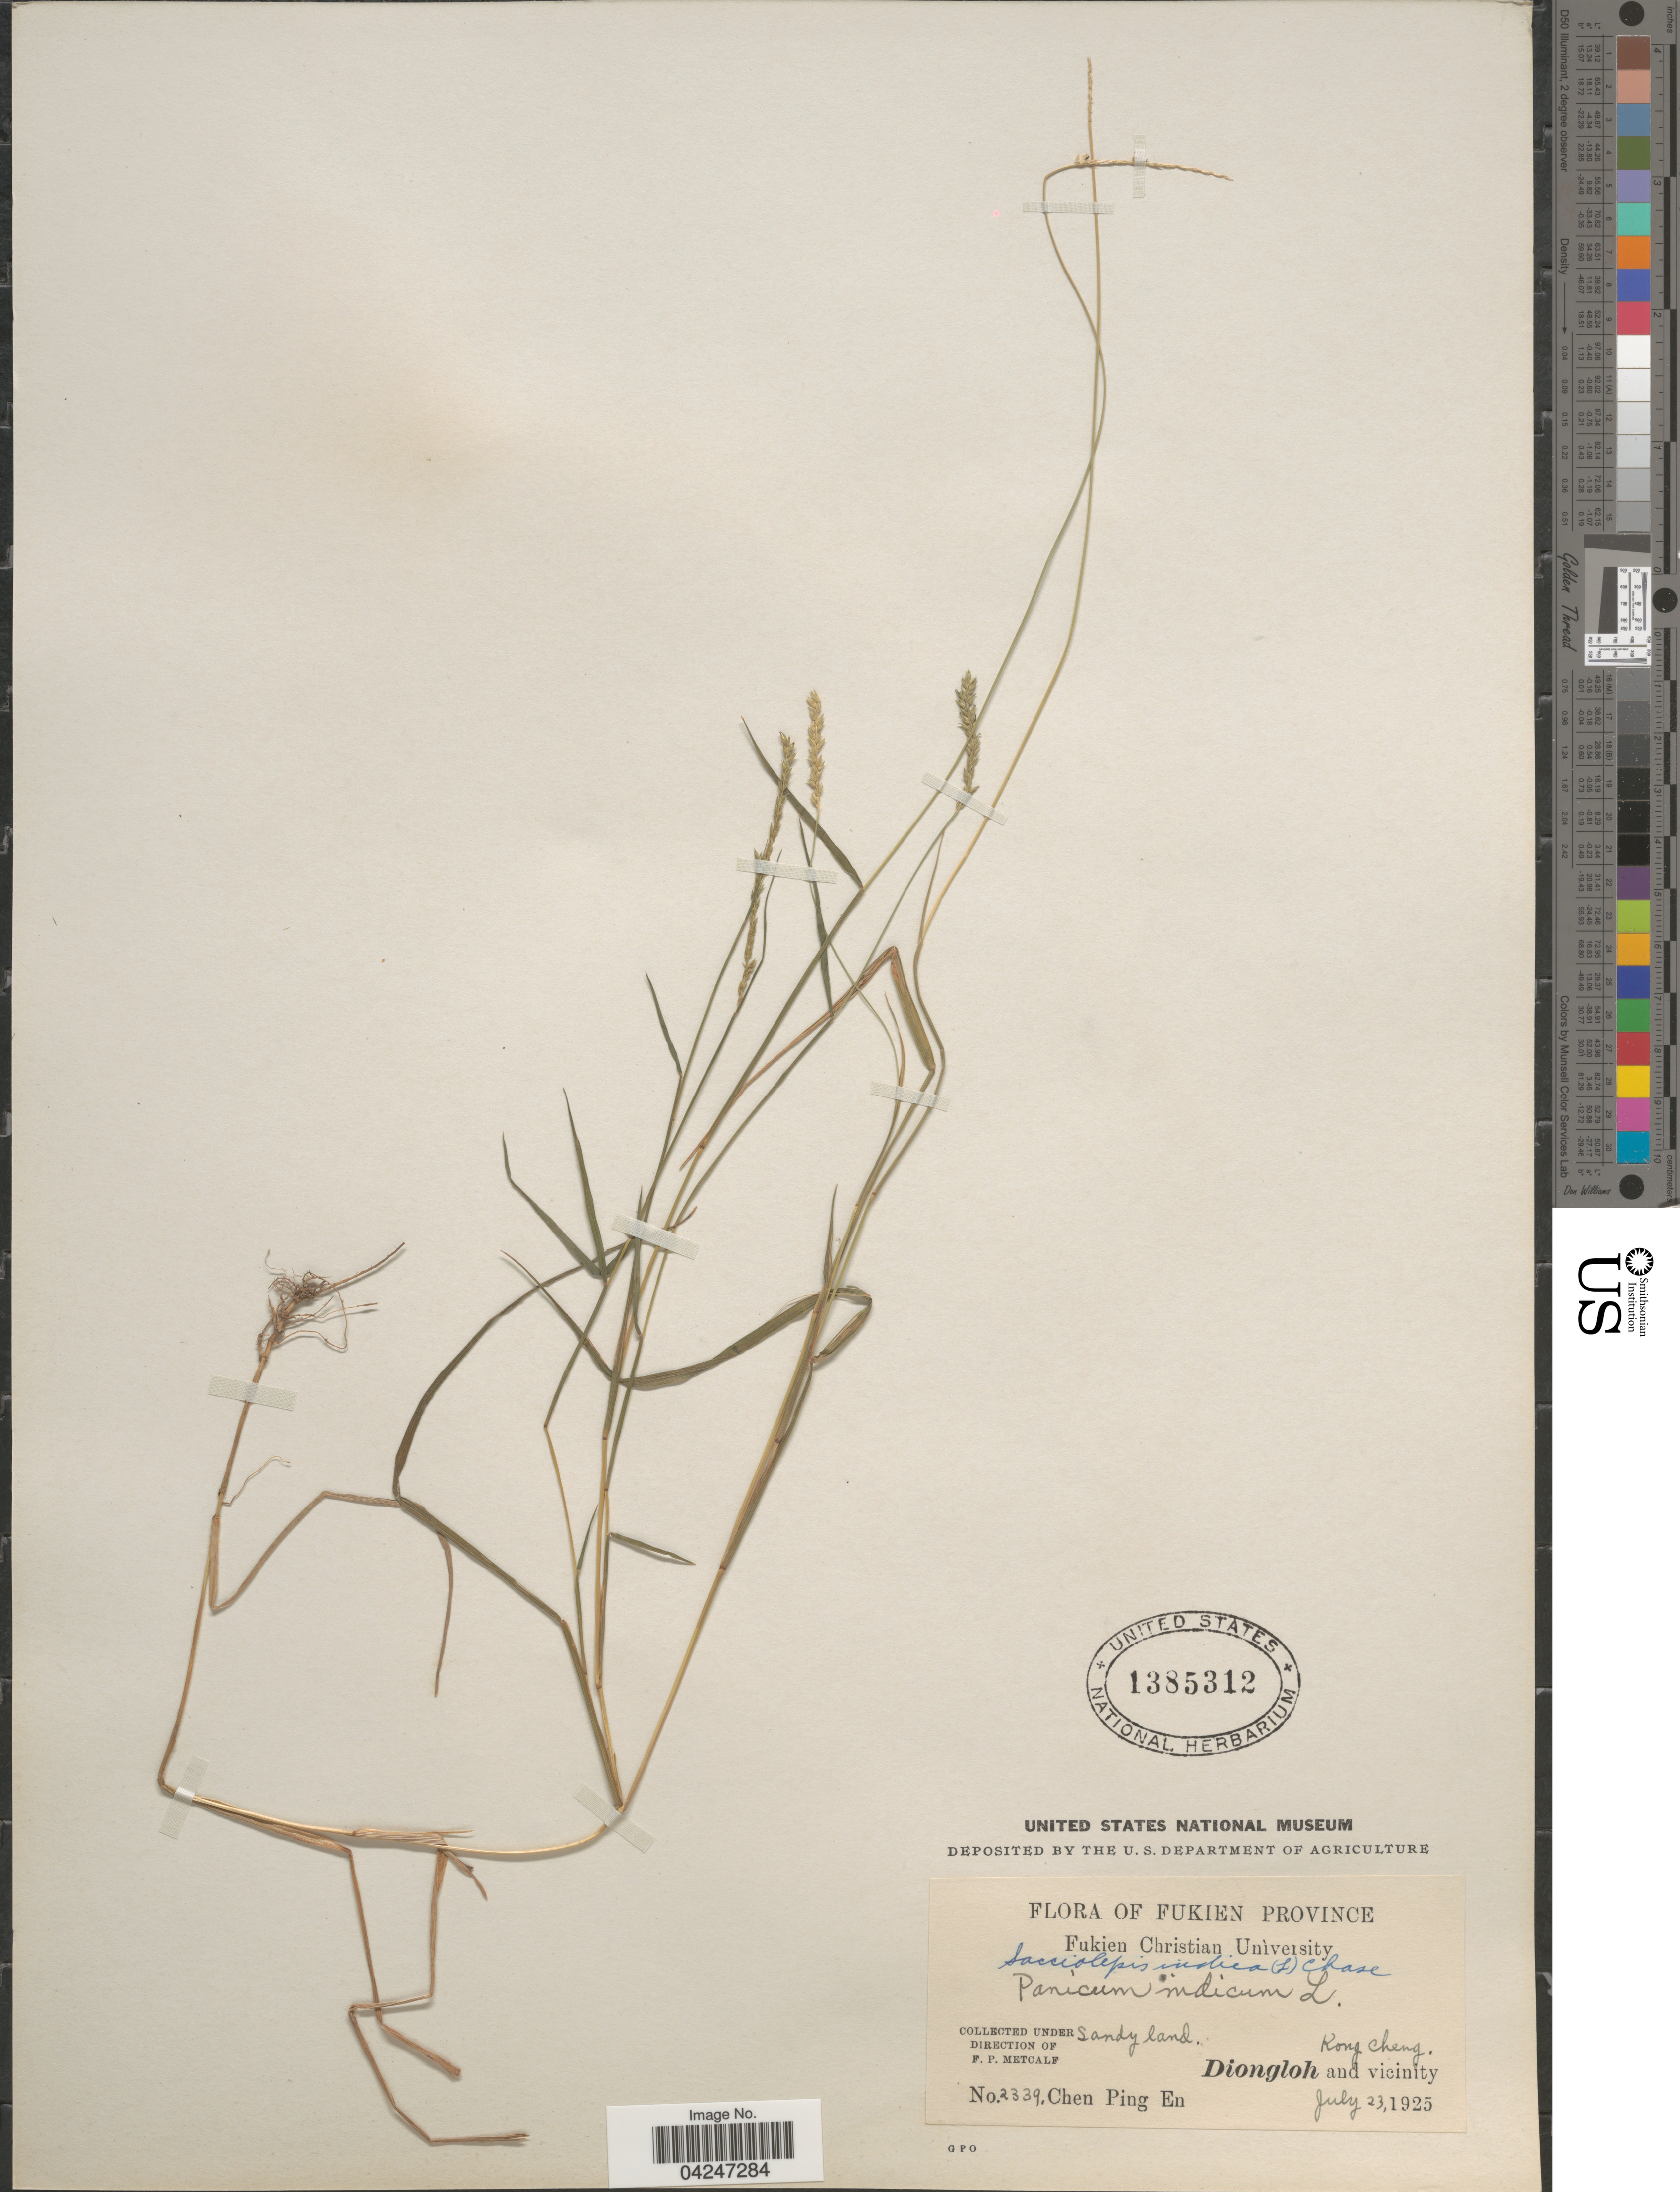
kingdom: Plantae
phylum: Tracheophyta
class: Liliopsida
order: Poales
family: Poaceae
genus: Sacciolepis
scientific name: Sacciolepis indica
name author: (L.) Chase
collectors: C. Ping En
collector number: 2339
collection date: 1925-07-23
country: China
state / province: Fujian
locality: Fukien Province. Kong Cheng. Diongloh and vicinity.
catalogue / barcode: US 1385312